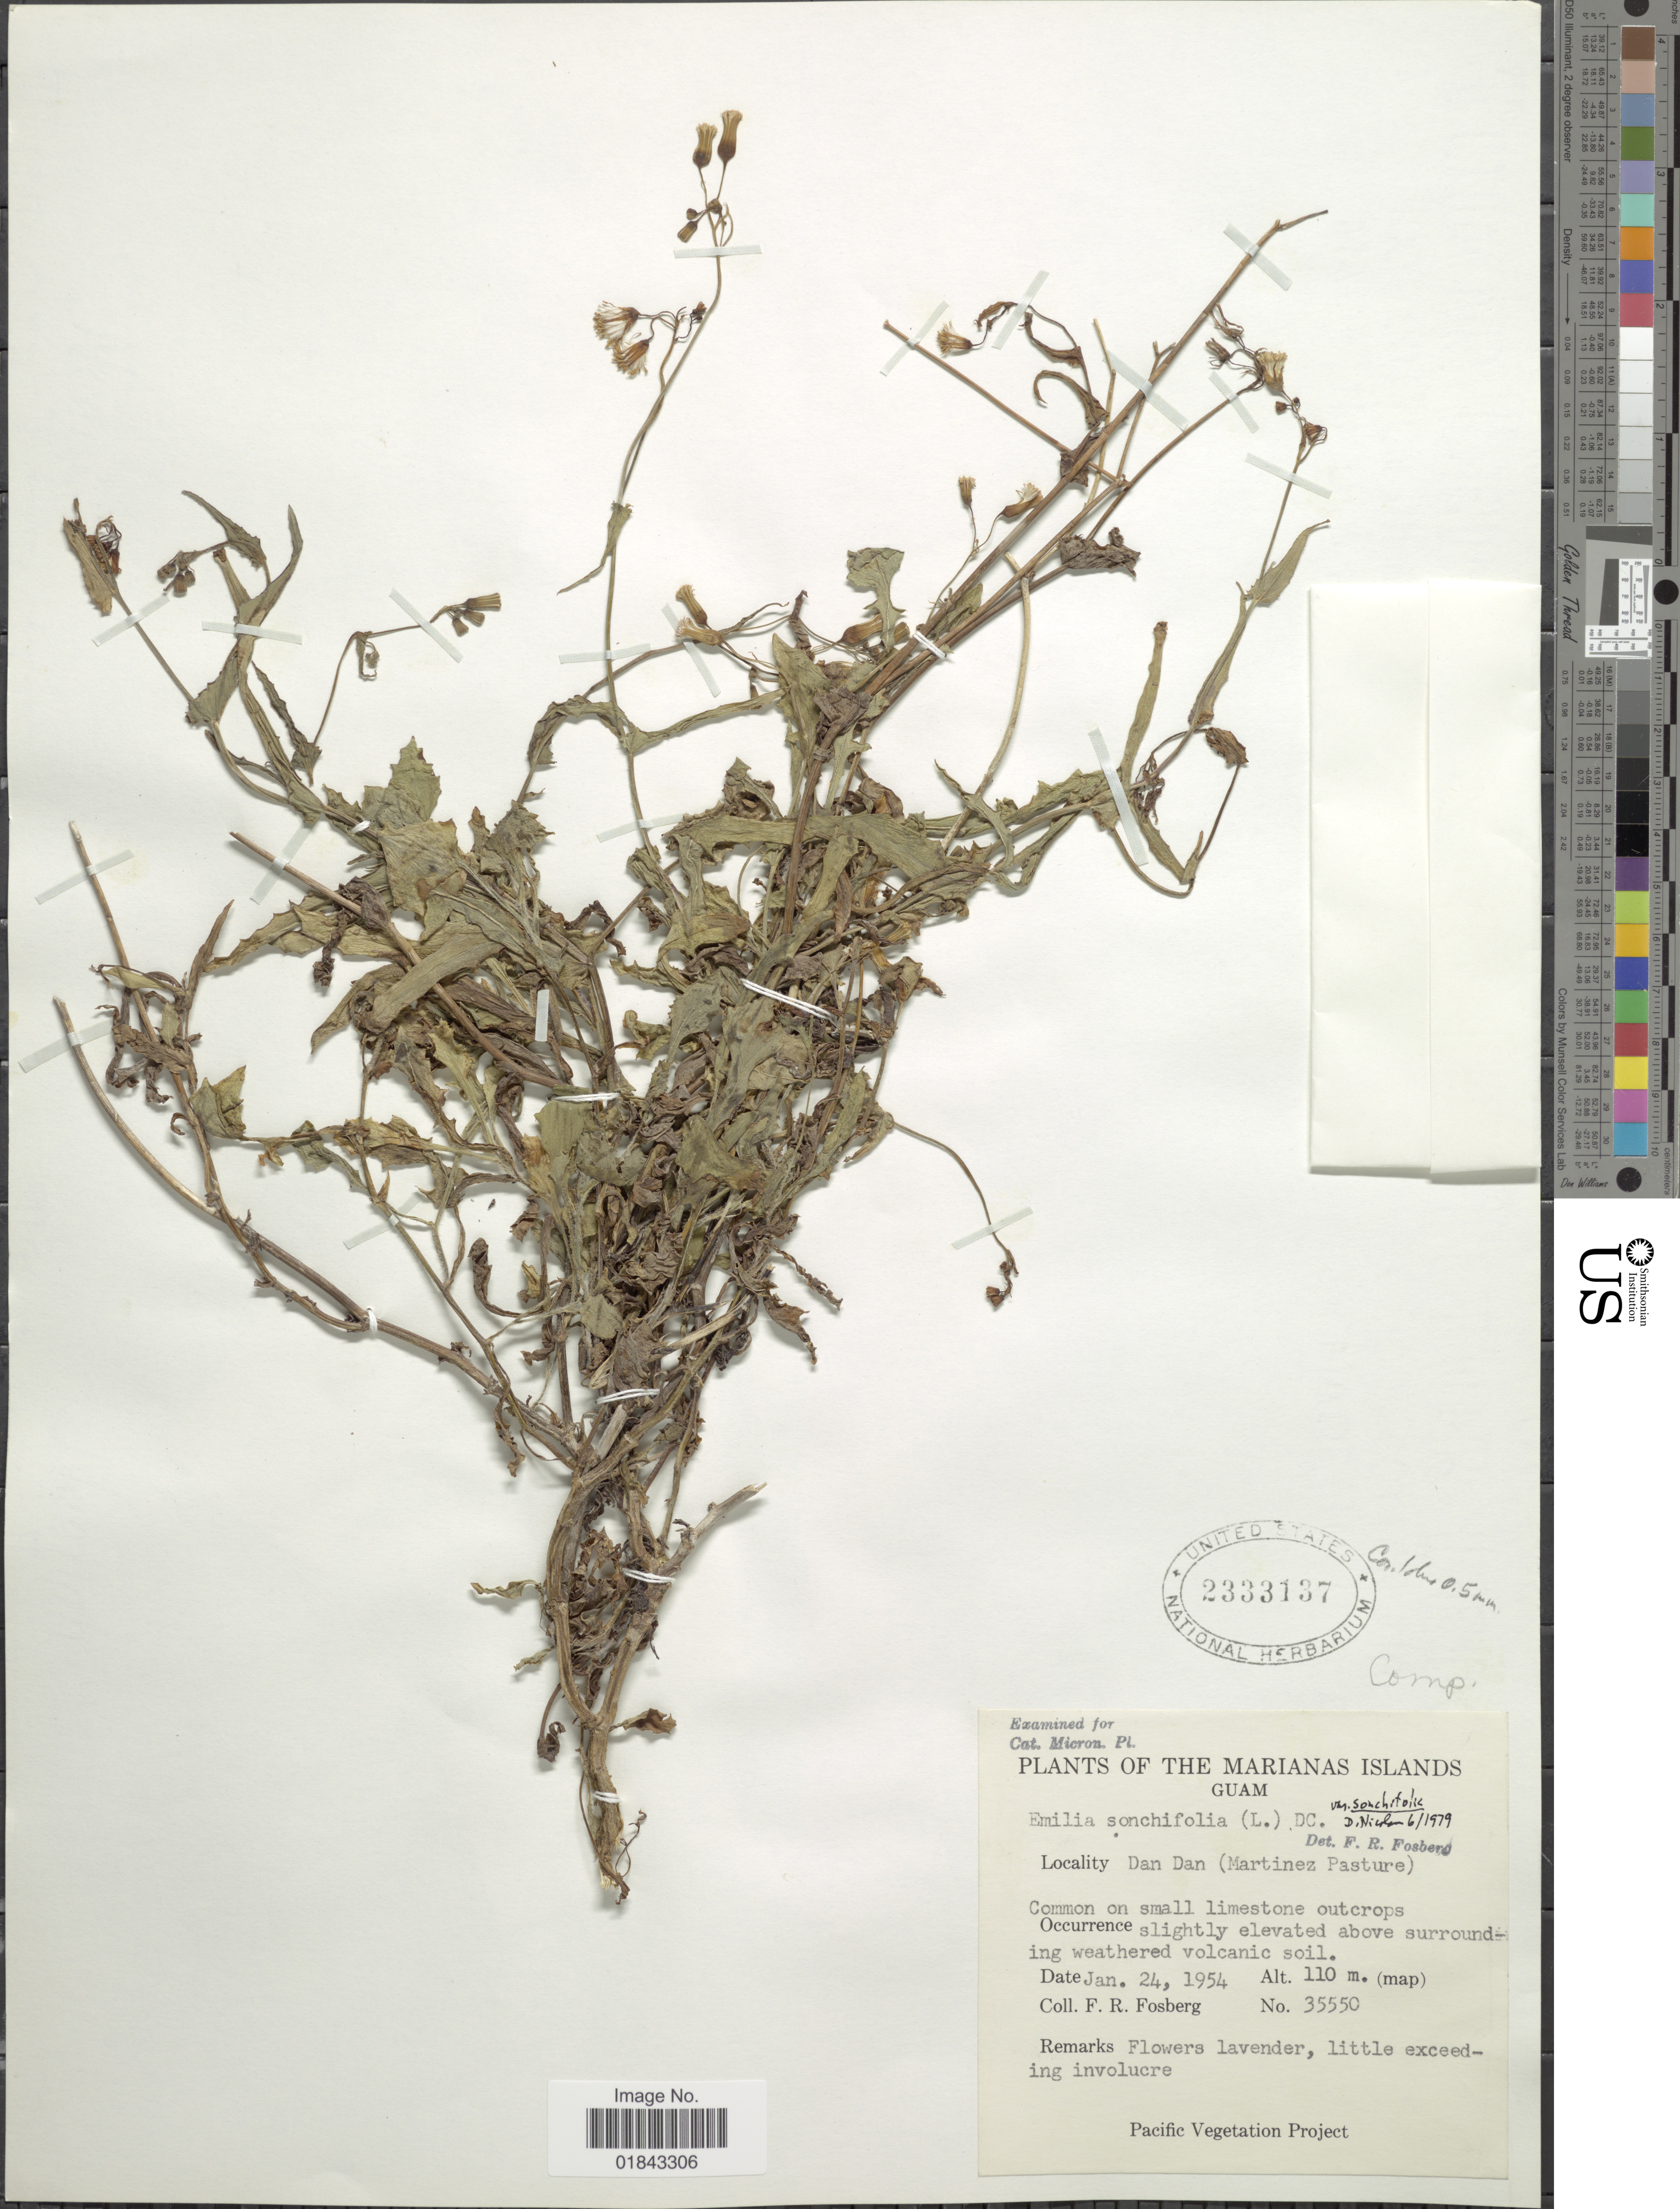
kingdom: Plantae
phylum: Tracheophyta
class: Magnoliopsida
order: Asterales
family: Asteraceae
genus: Emilia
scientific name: Emilia sonchifolia var. sonchifolia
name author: (L.) DC.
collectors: F. R. Fosberg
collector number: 35550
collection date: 1954-01-24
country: Guam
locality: Marianas Islands, Dan Dan (Martinez Pasture), common on small limestone outcrops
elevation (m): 110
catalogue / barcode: US 2333137